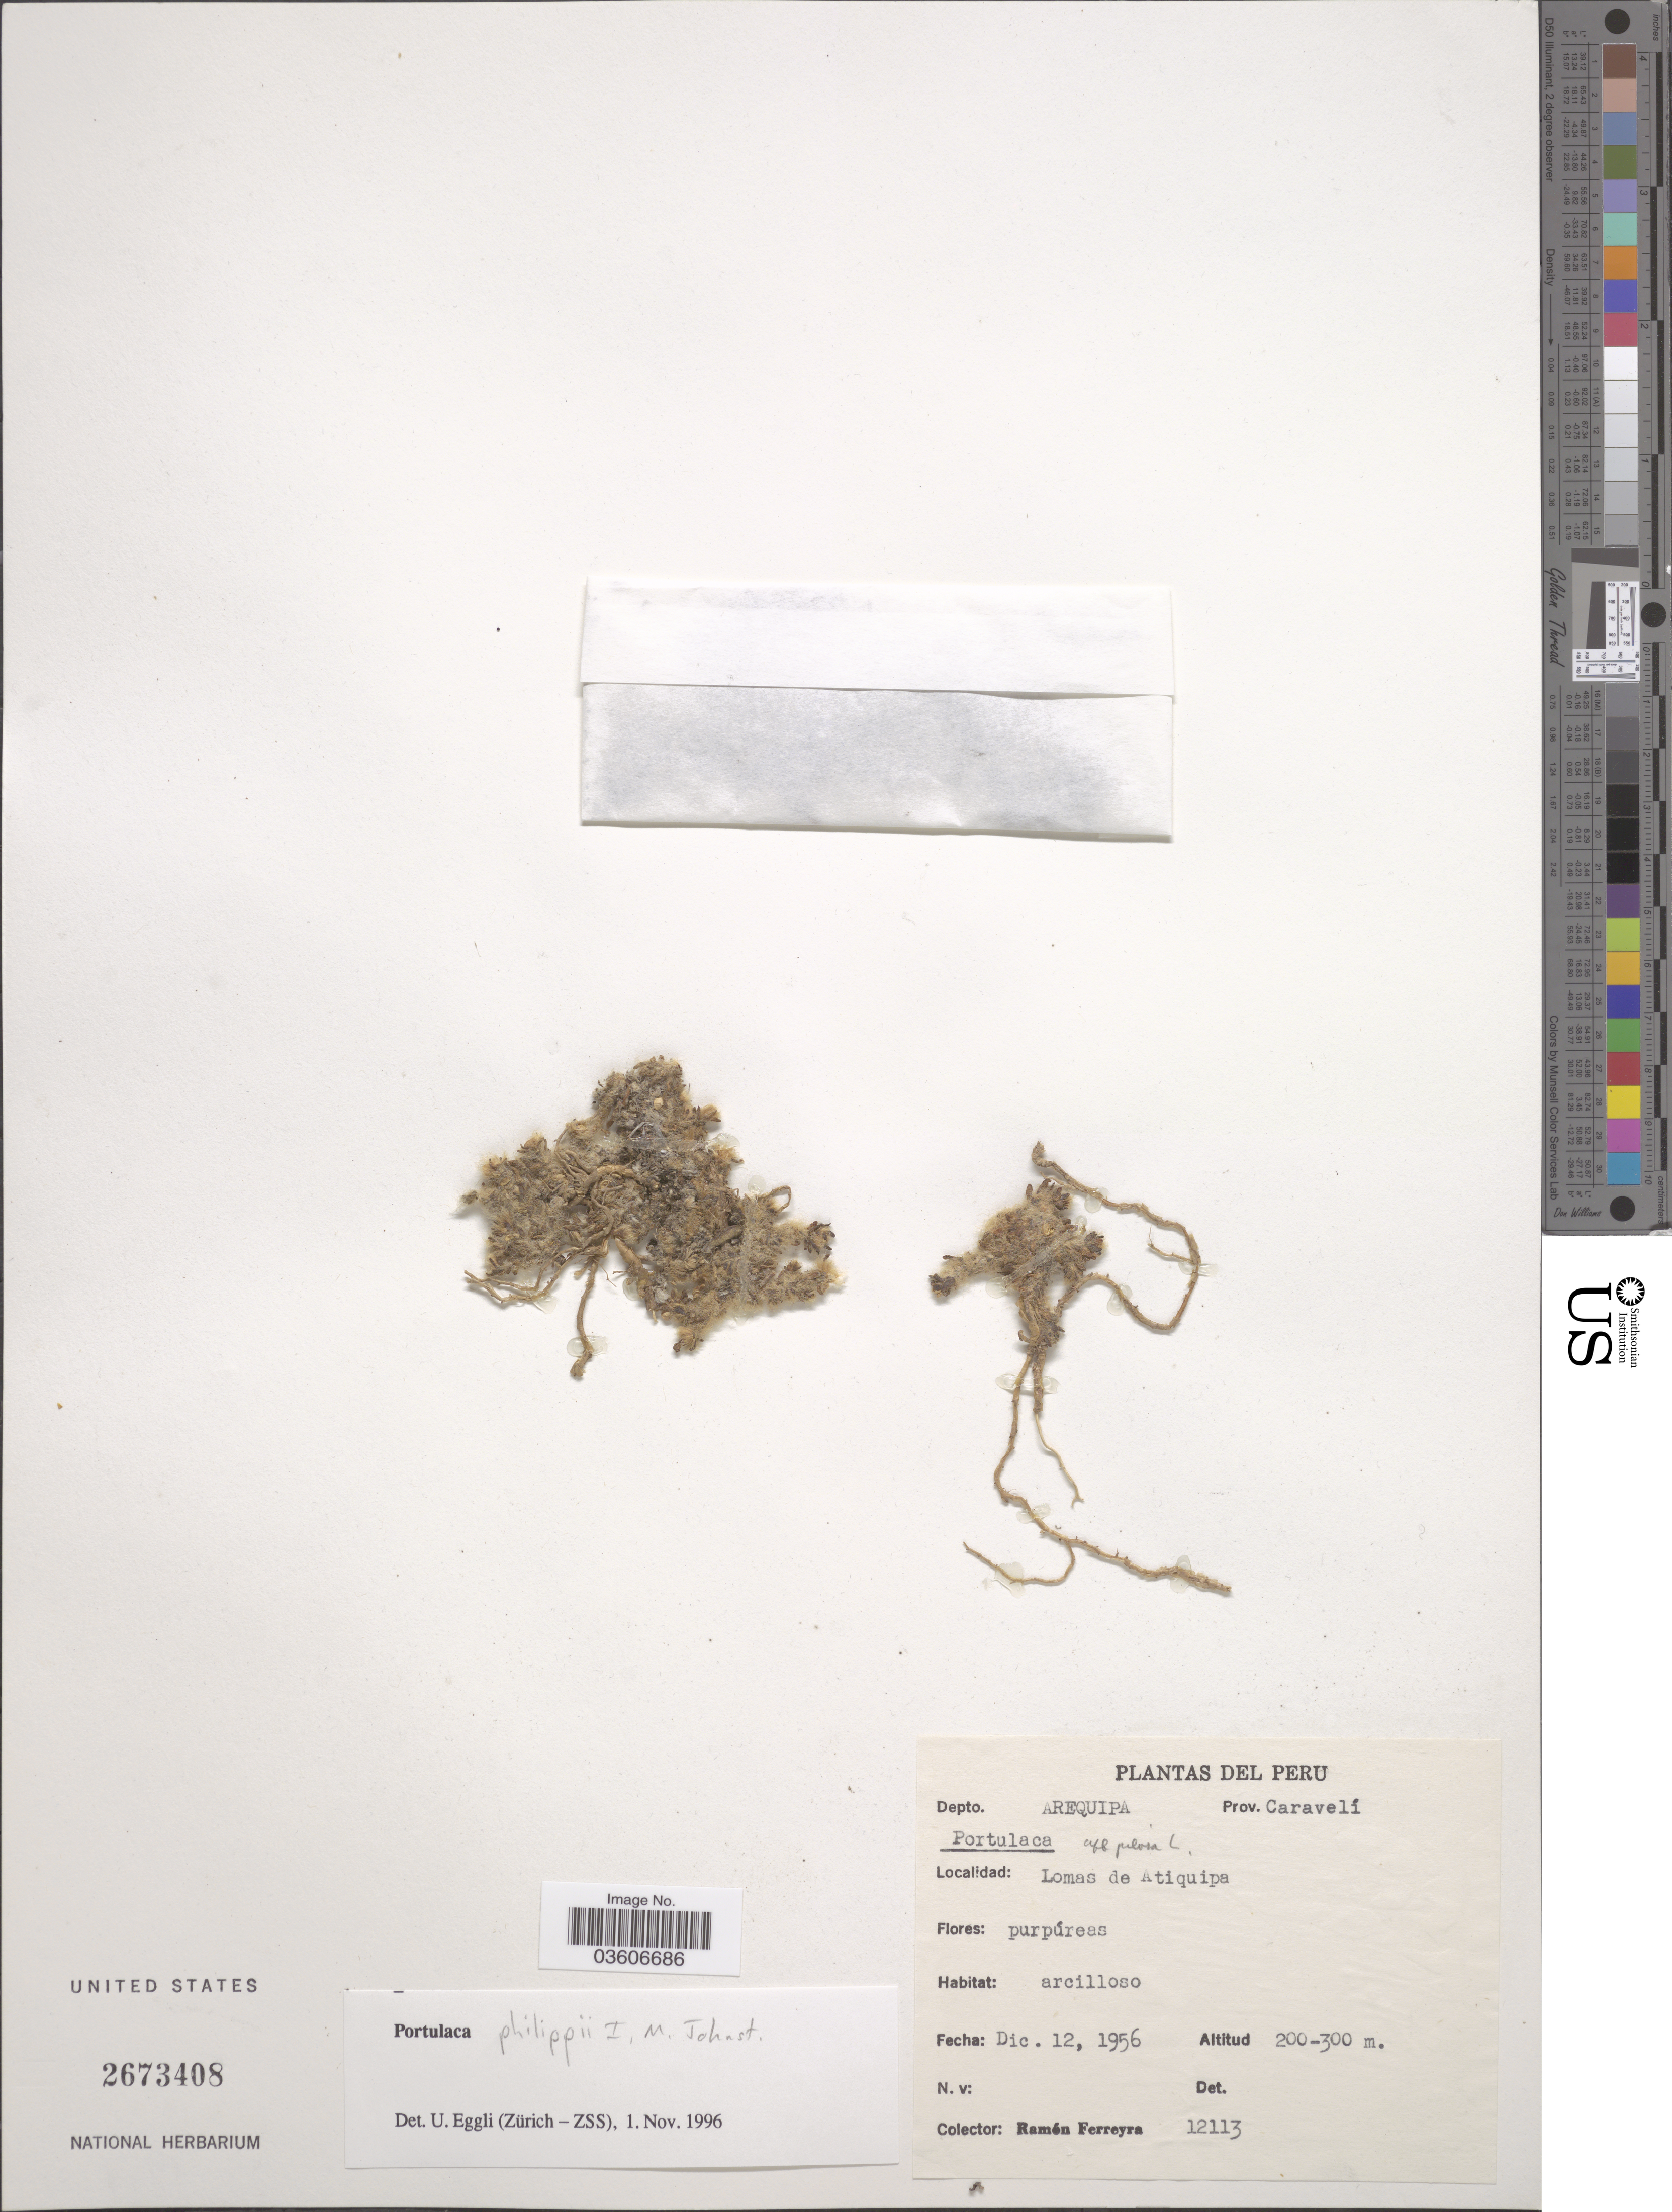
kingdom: Plantae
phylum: Tracheophyta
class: Magnoliopsida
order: Caryophyllales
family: Portulacaceae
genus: Portulaca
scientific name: Portulaca philippii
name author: I.M. Johnst.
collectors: R. A. Ferreyra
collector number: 12113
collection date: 1956-12-12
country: Peru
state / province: Arequipa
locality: Depto. Arequipa. Prov. Caravelí. Lomas de Atiquipa.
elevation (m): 200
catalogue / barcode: US 2673408